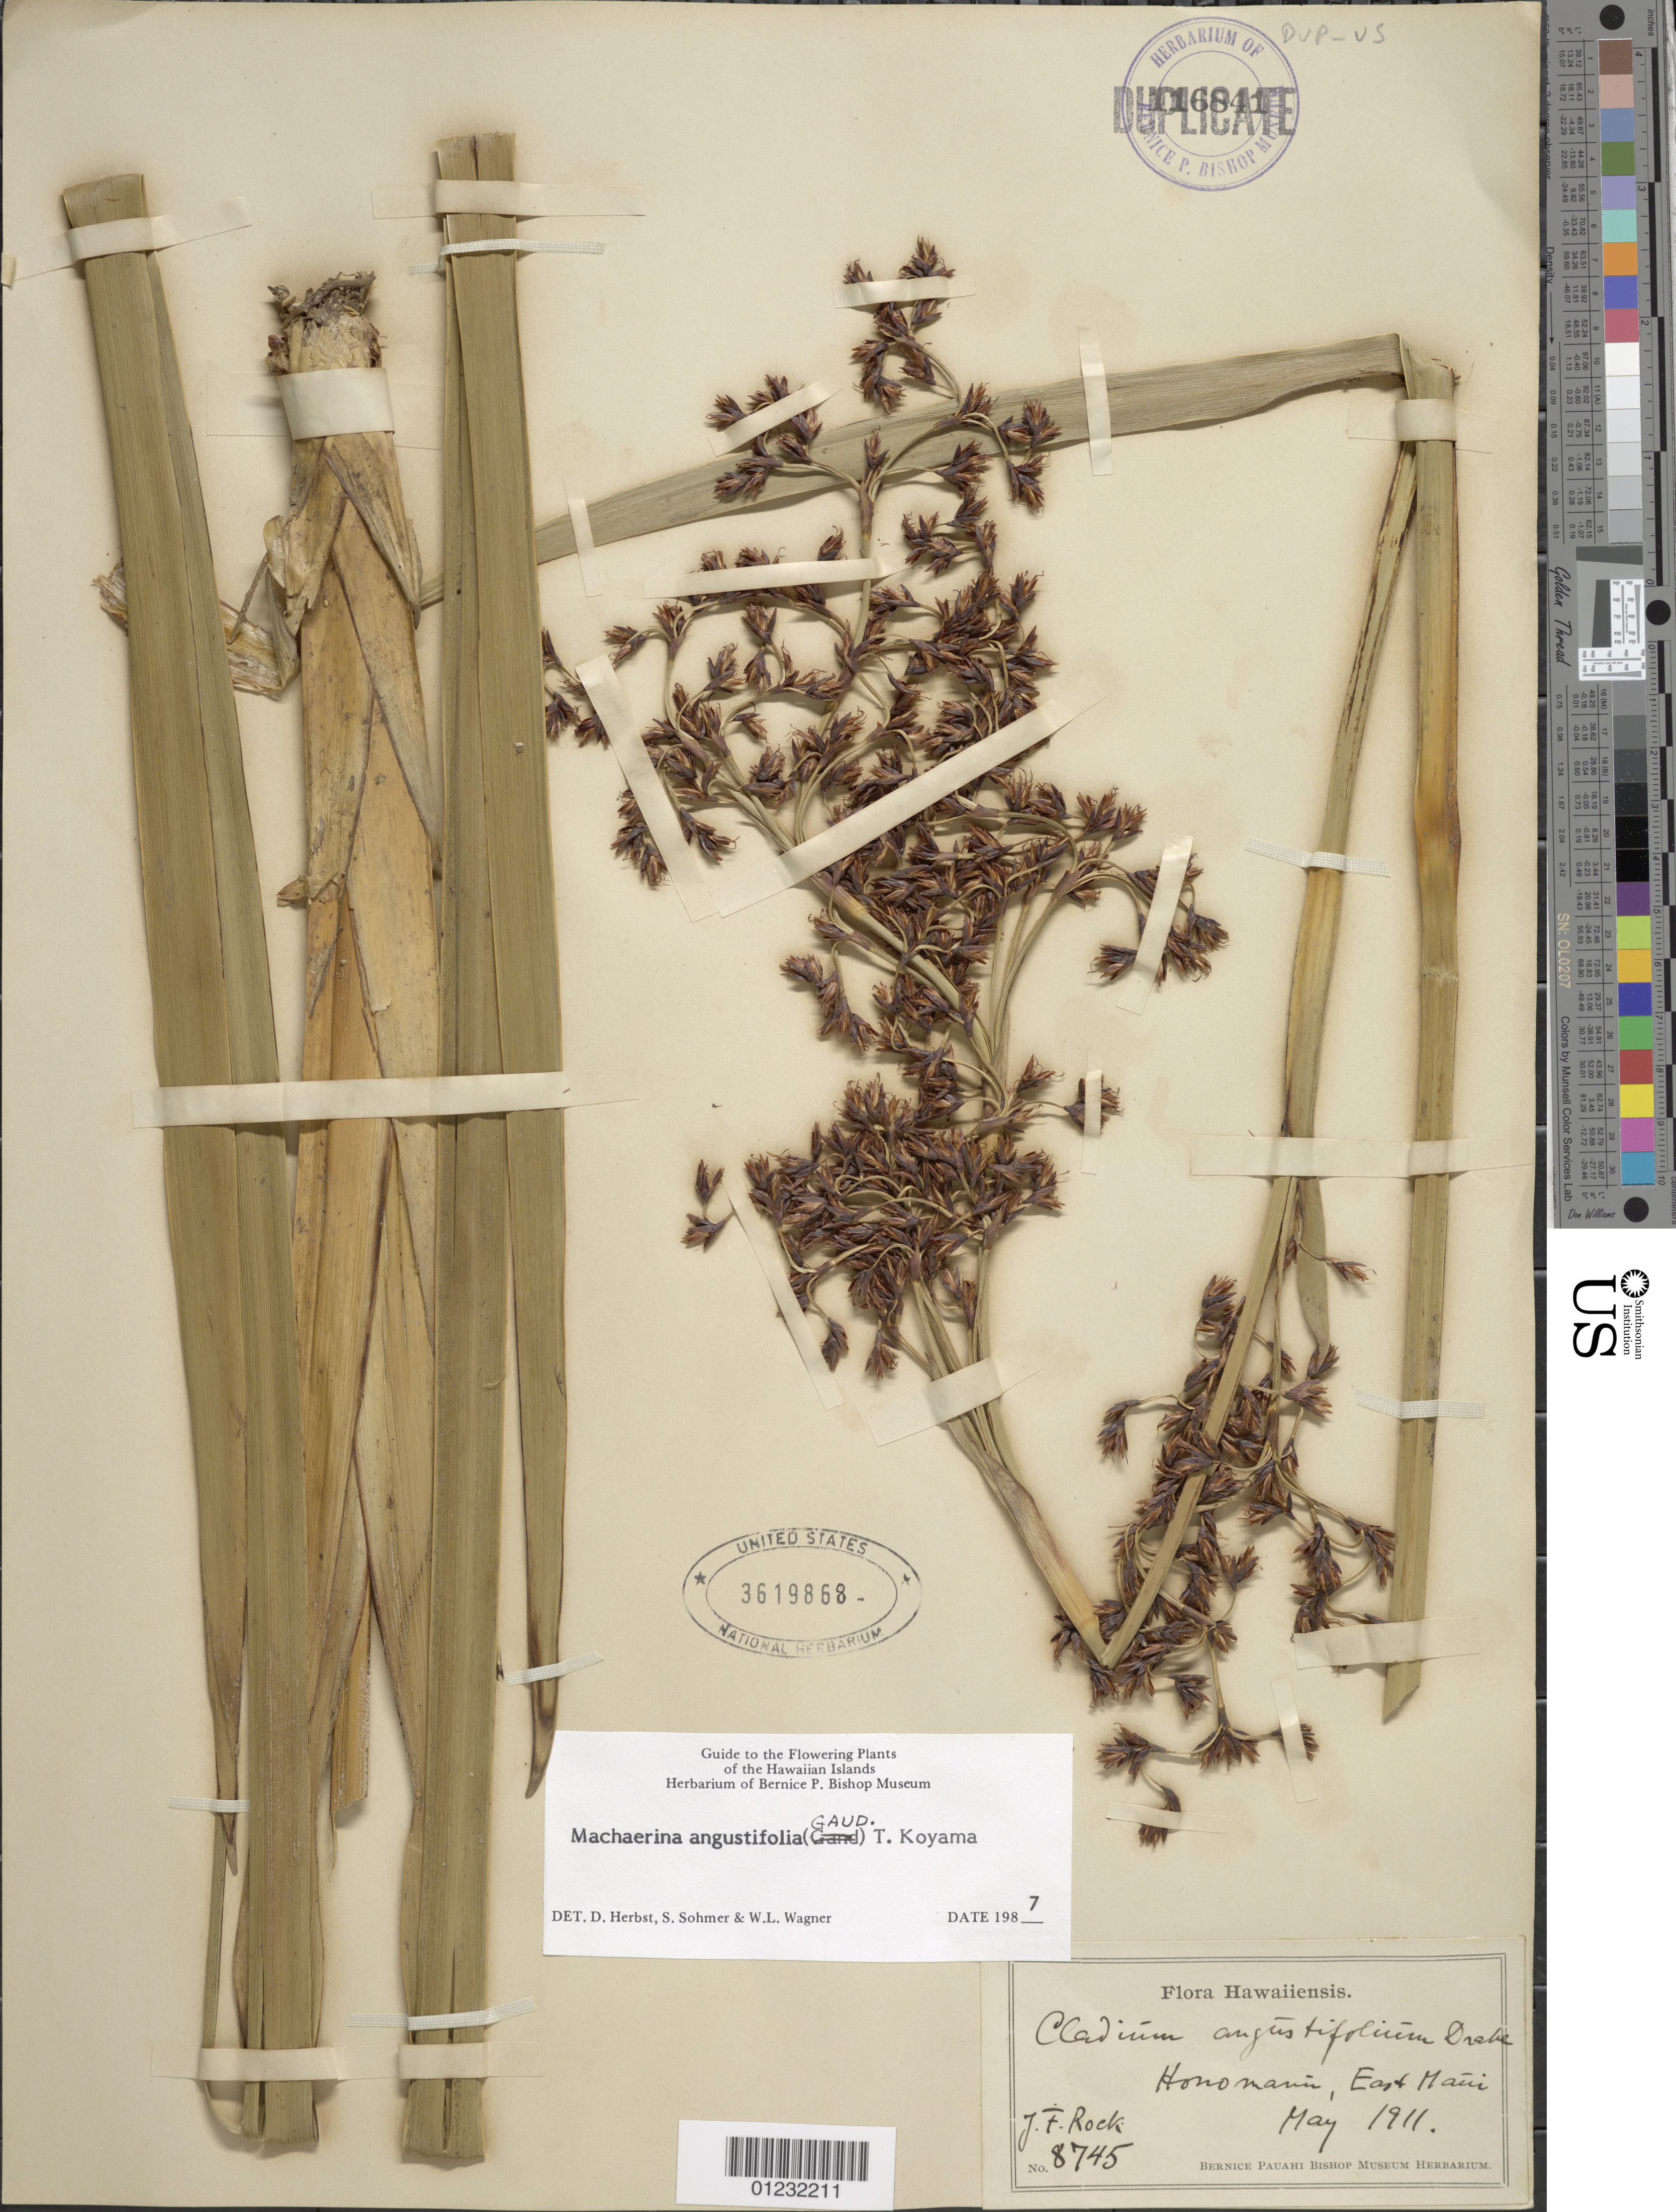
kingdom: Plantae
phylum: Tracheophyta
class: Liliopsida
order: Poales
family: Cyperaceae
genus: Machaerina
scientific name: Machaerina angustifolia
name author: (Gaudich.) T. Koyama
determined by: Herbst, D. R.; Sohmer, S. H.; Wagner, W. L.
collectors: J. F. Rock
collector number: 8745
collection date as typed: May 1911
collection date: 1911-05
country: United States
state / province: Hawaii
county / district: Maui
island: Maui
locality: Honomanu, E. Maui.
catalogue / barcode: US 3619868